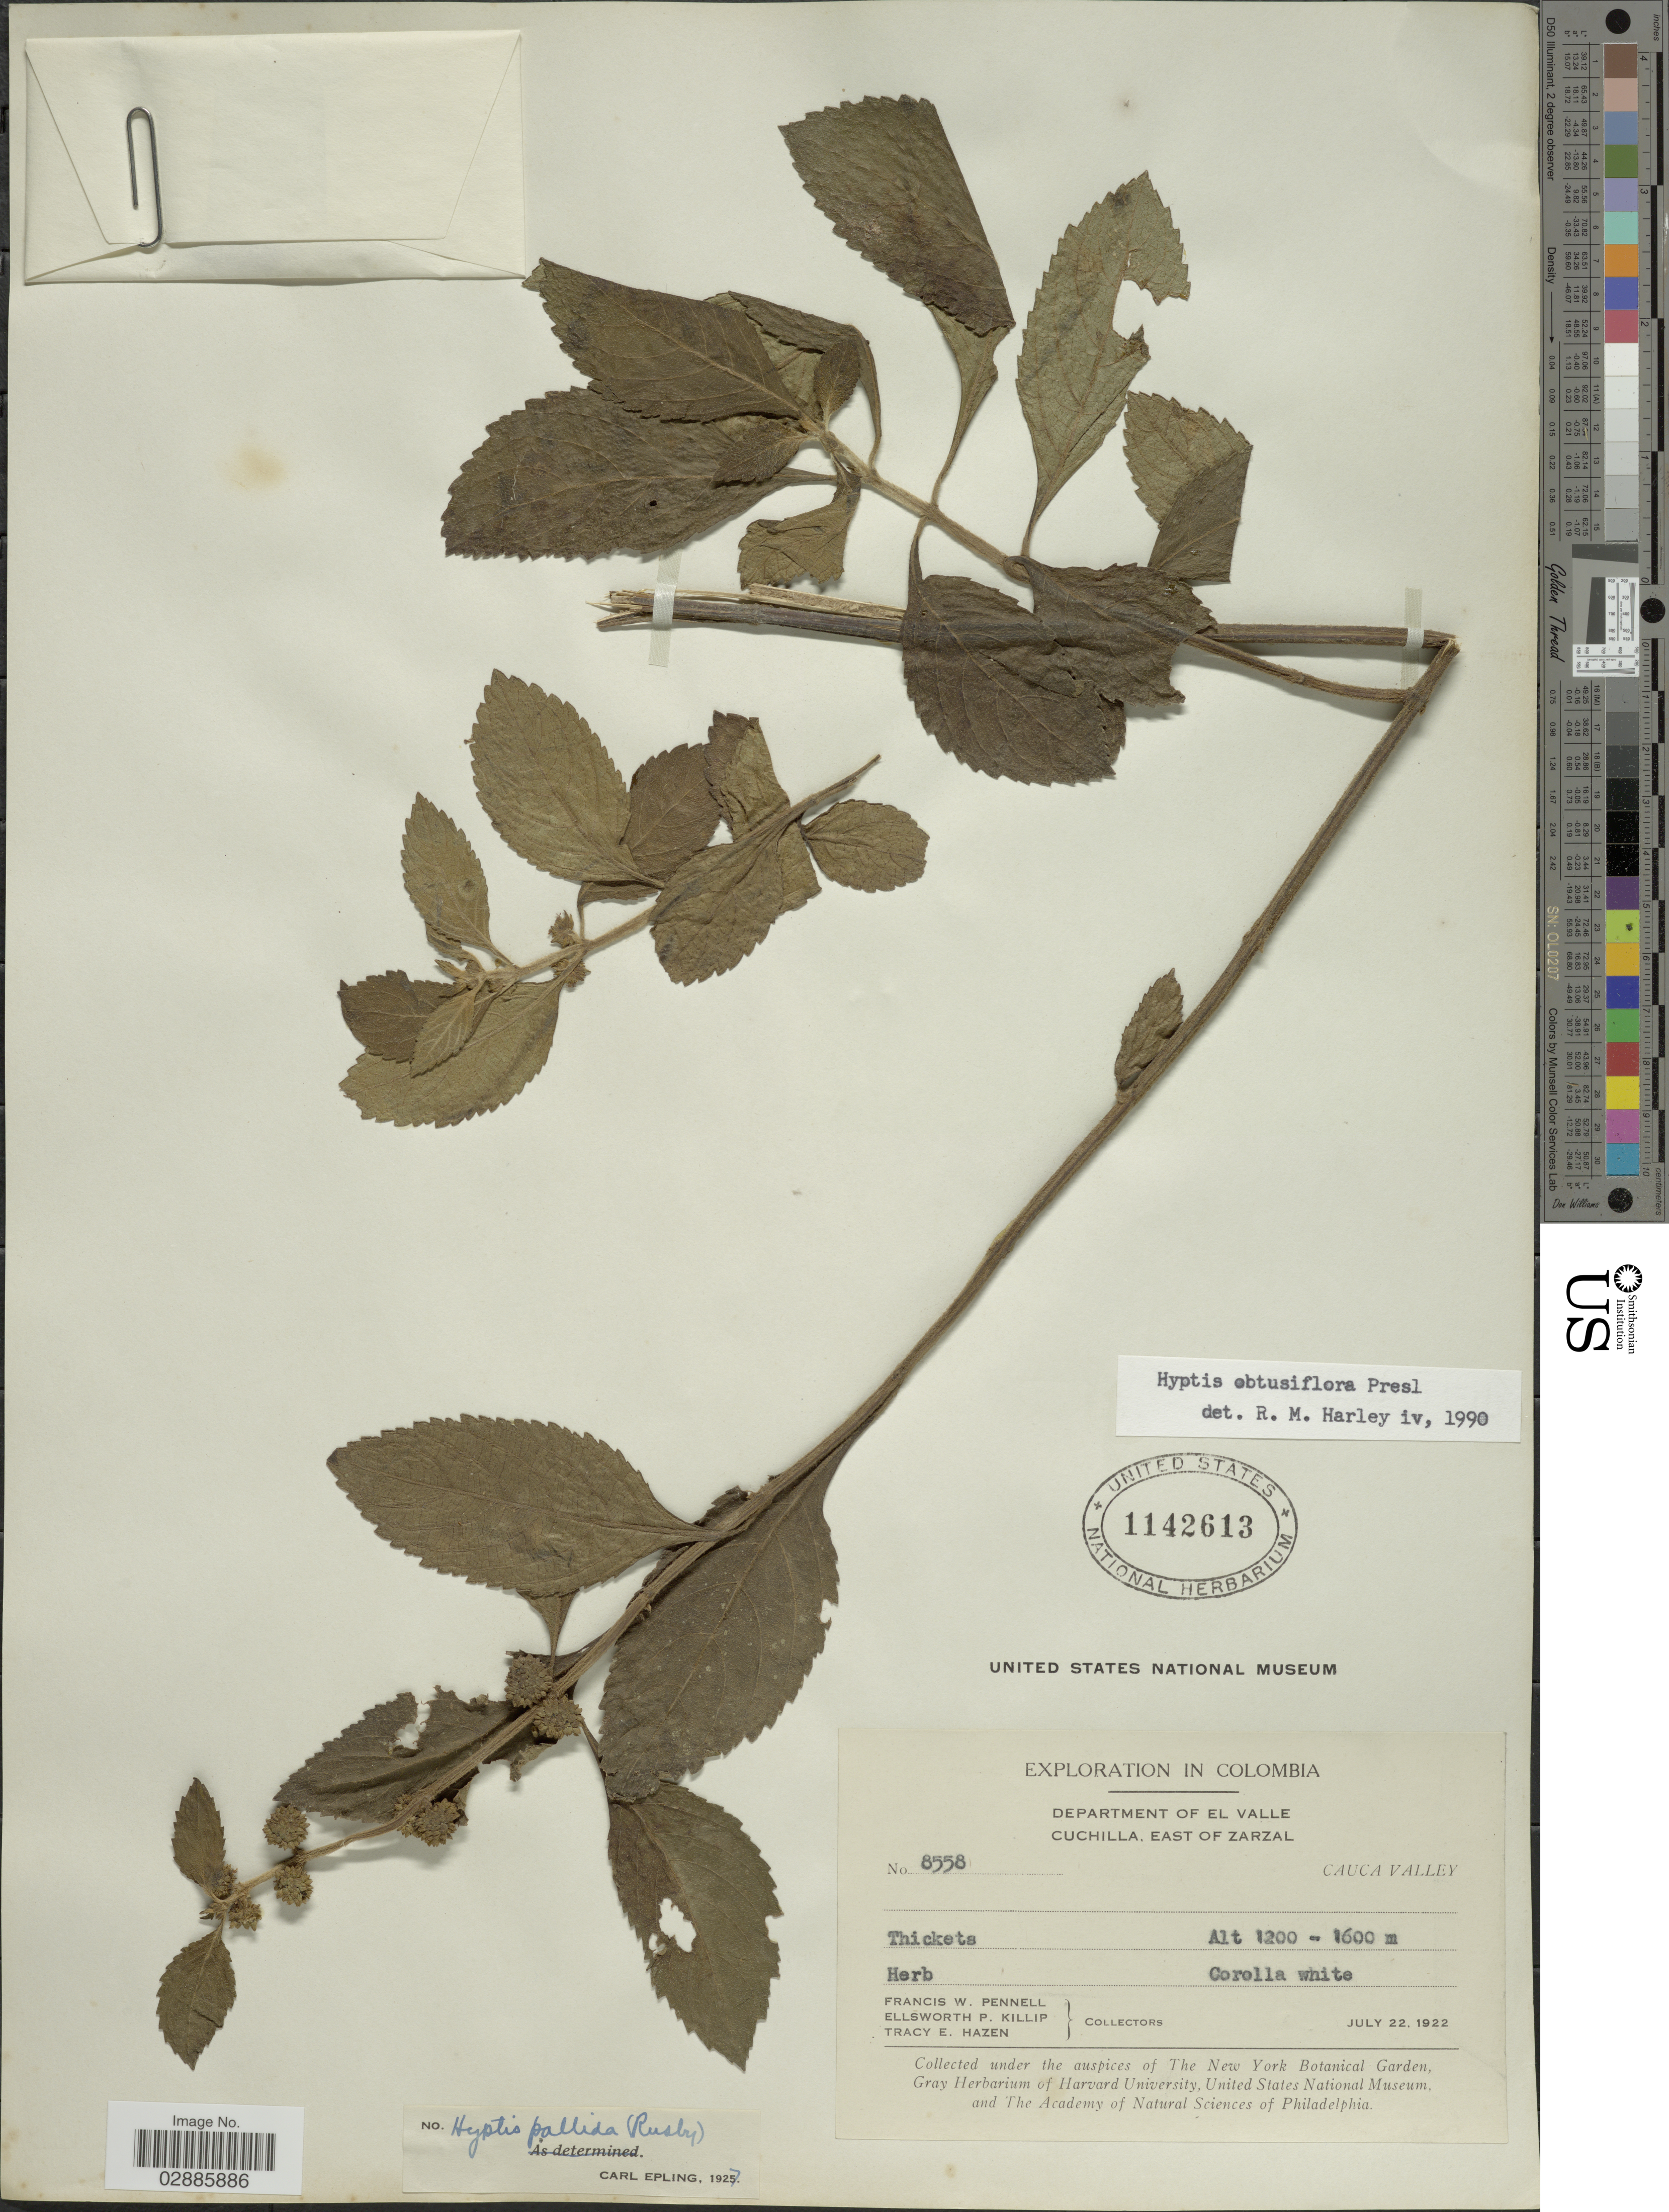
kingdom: Plantae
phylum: Tracheophyta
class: Magnoliopsida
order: Lamiales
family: Lamiaceae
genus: Hyptis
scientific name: Hyptis obtusiflora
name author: C. Presl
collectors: F. W. Pennell, E. P. Killip & T. E. Hazen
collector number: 8558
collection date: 1922-07-22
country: Colombia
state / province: Valle del Cauca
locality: Department of El Valle, Cuchilla, east of Zarzal, Cauca Valley.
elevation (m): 1200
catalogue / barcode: US 1142613